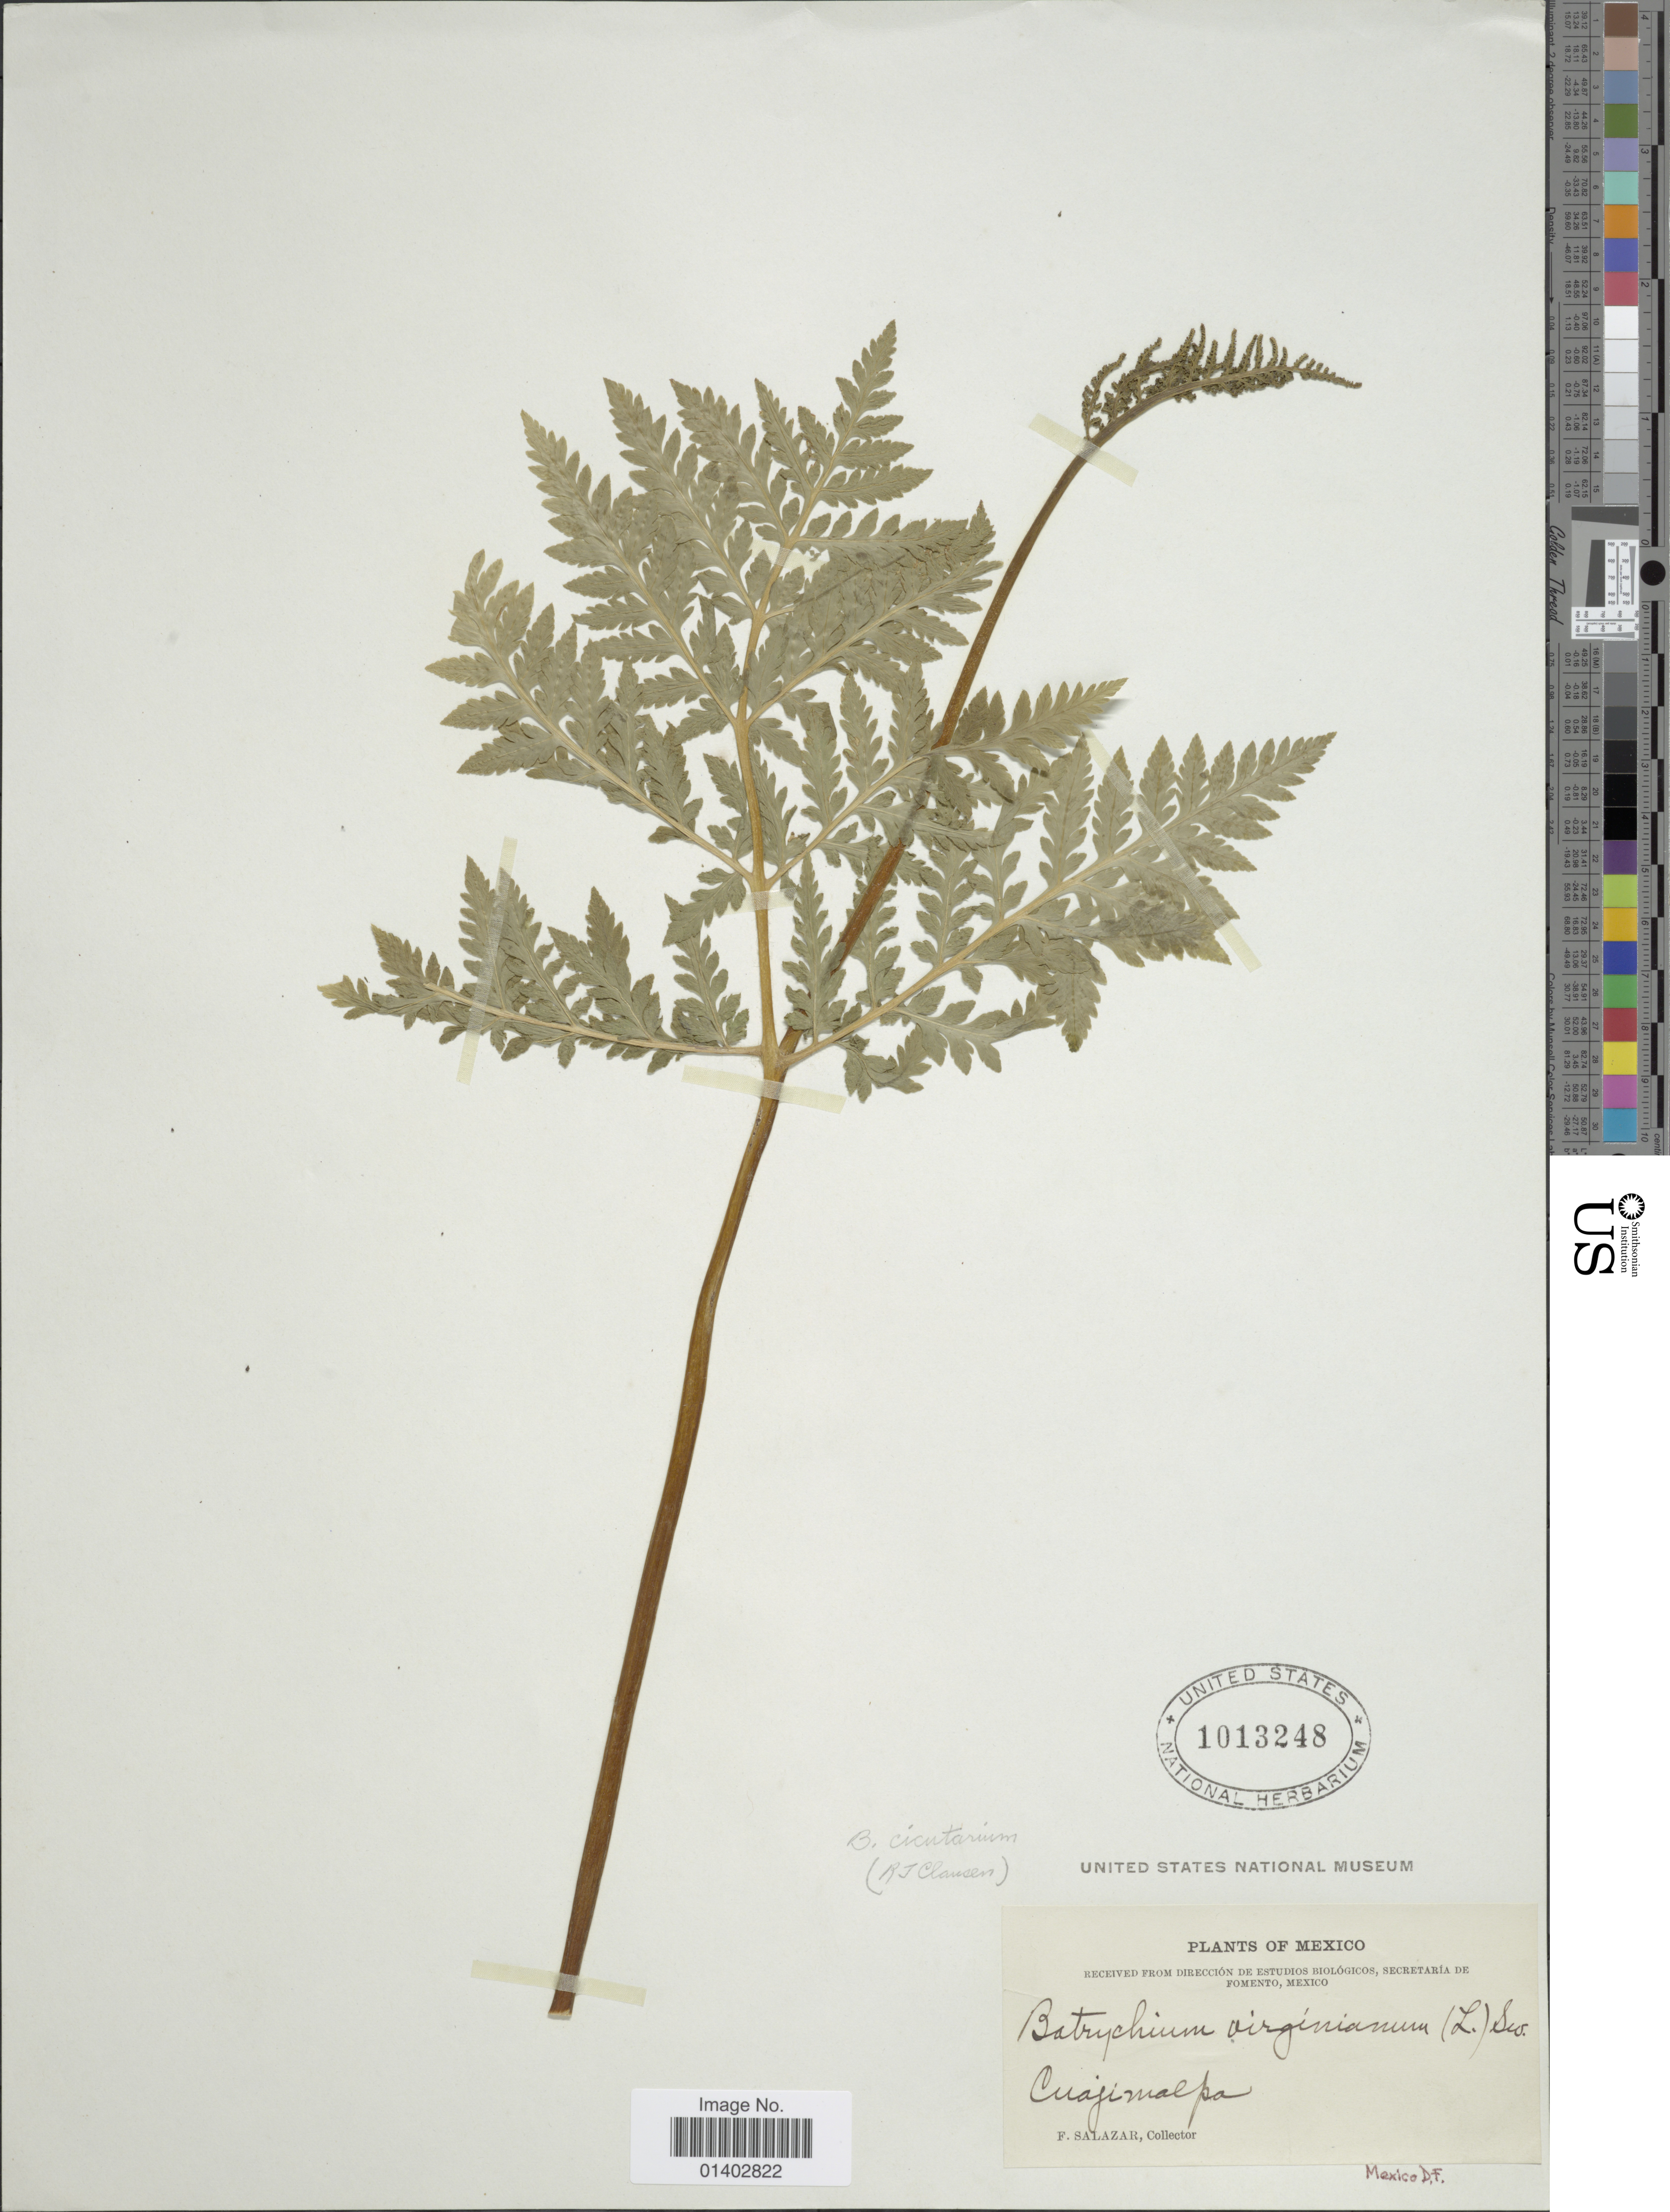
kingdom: Plantae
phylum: Tracheophyta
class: Polypodiopsida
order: Ophioglossales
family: Ophioglossaceae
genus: Botrychium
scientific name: Botrychium virginianum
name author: (L.) Sw.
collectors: F. Salazar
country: Mexico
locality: Cuajimalpa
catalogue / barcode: US 1013248